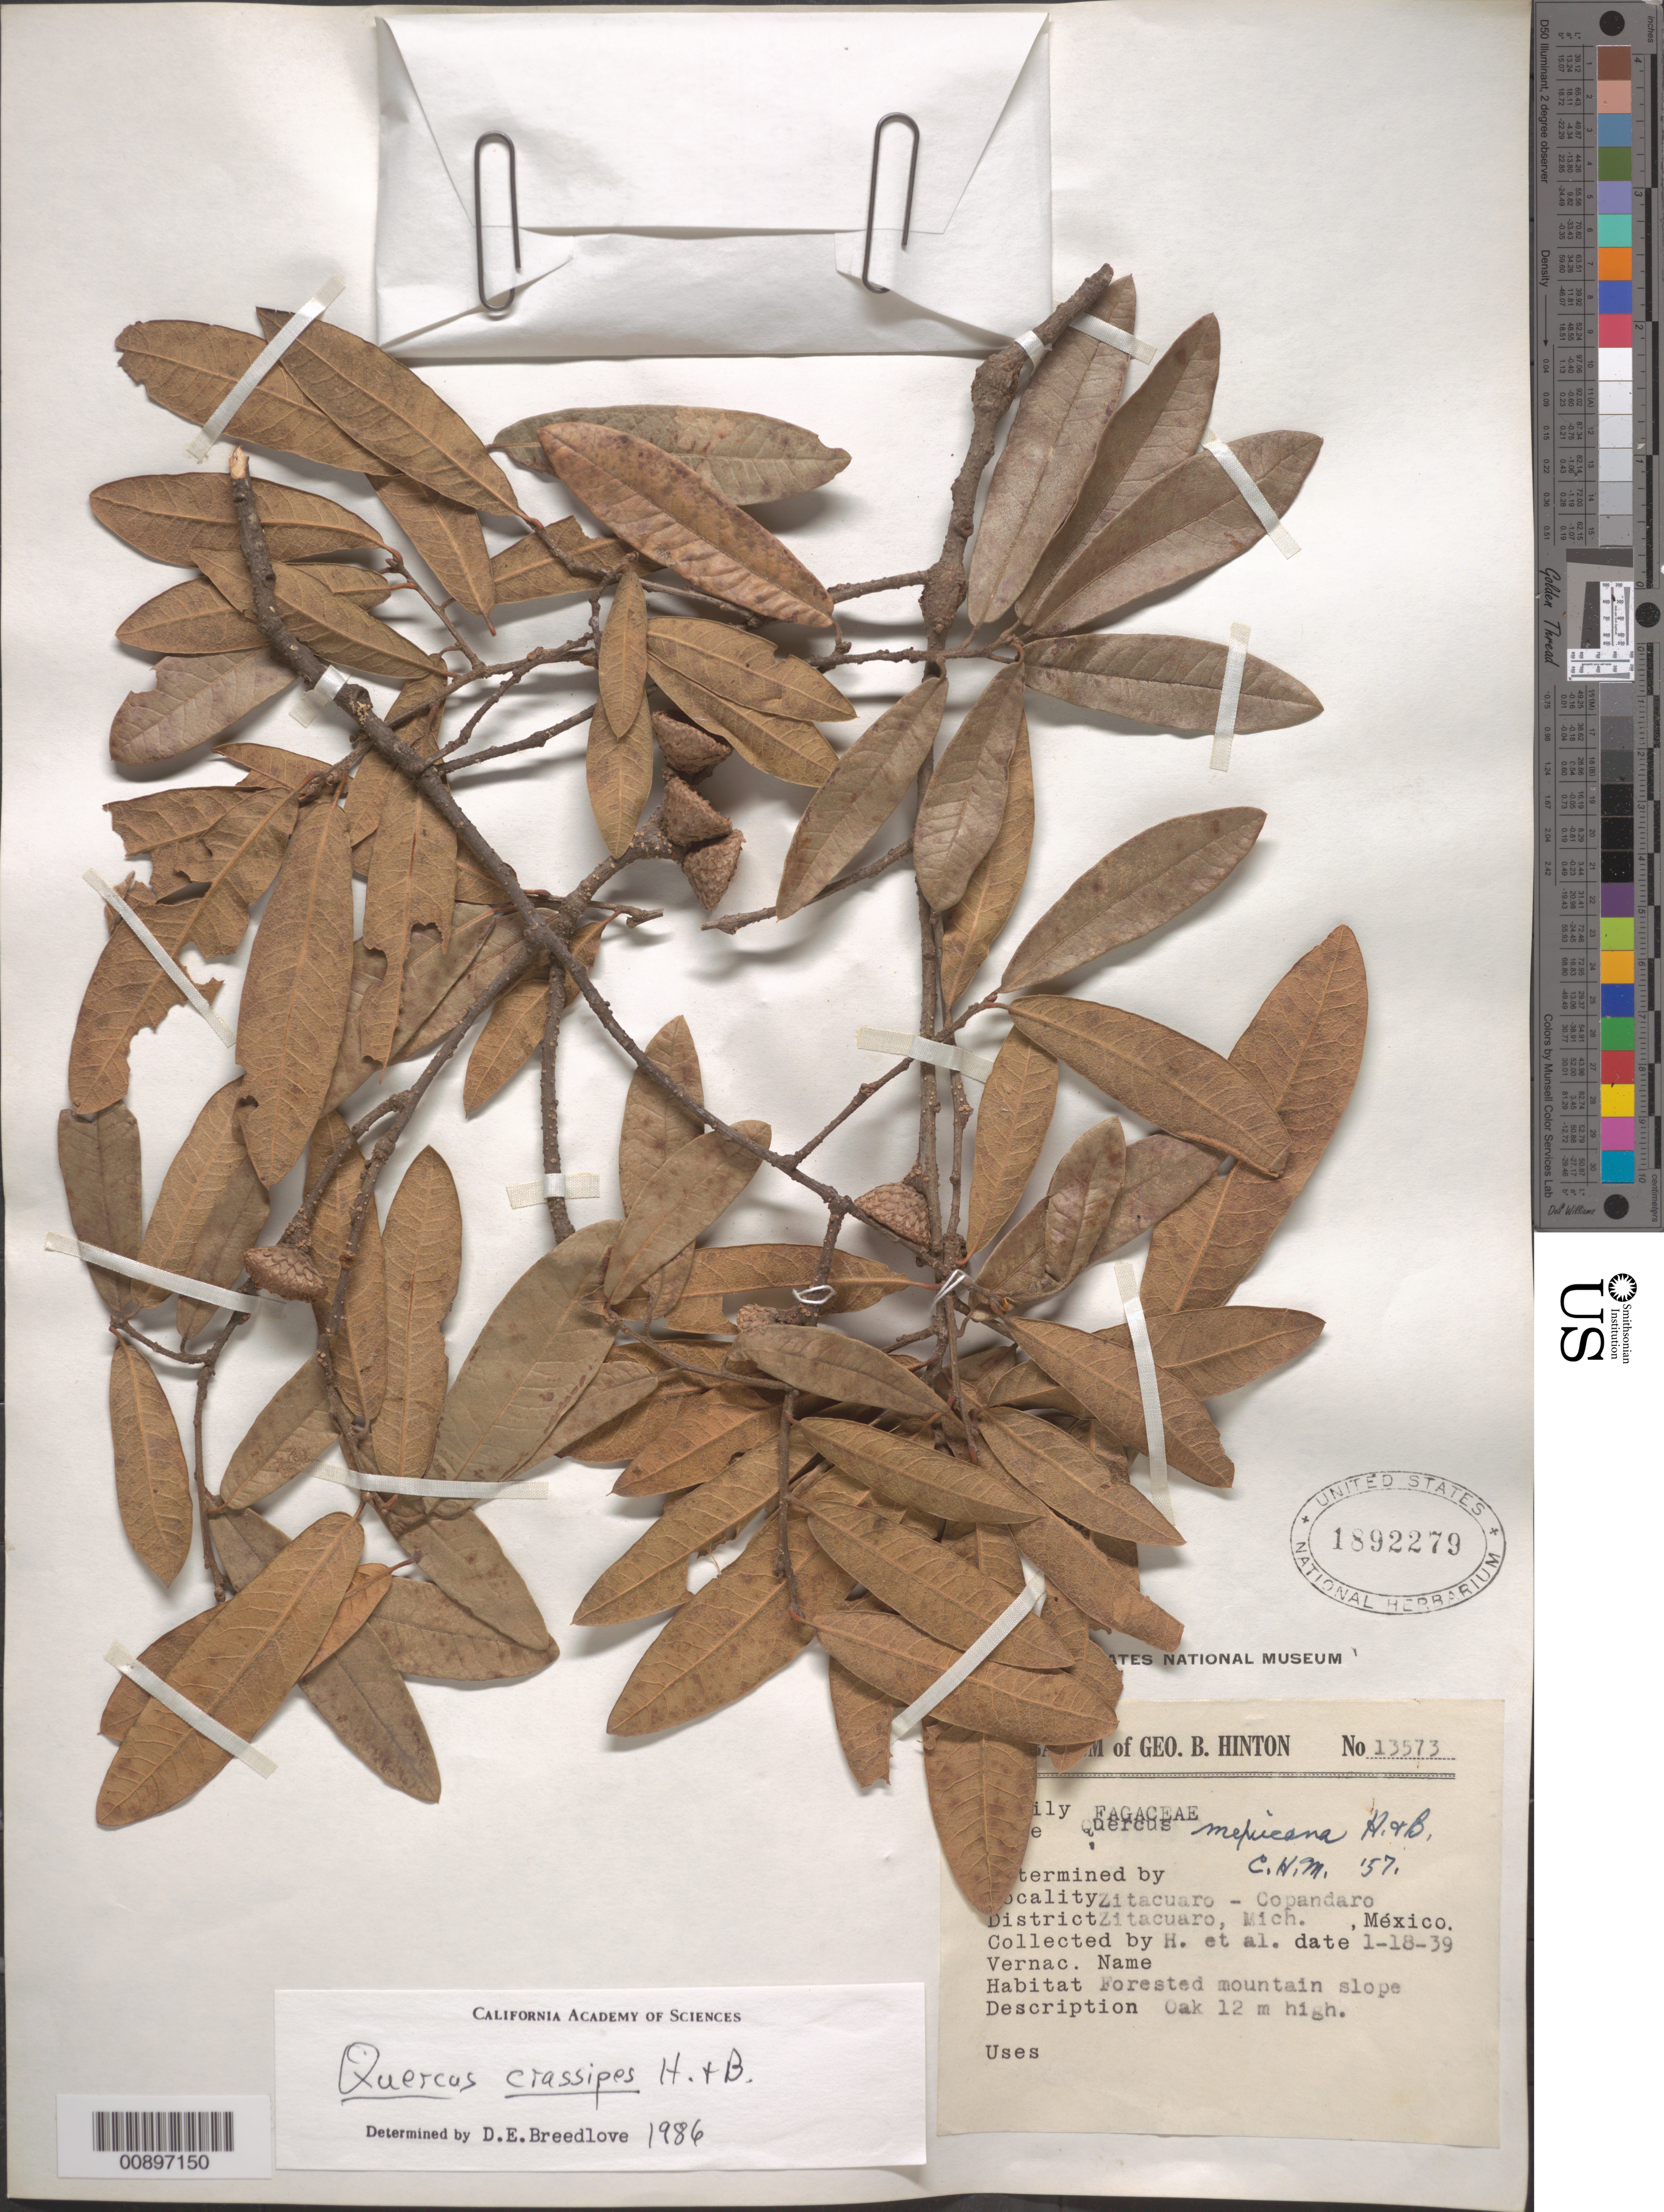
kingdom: Plantae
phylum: Tracheophyta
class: Magnoliopsida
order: Fagales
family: Fagaceae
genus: Quercus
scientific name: Quercus crassipes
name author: Humb. & Bonpl.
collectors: G. B. Hinton & et al.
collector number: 13573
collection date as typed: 18 Jan 1939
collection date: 1939-01-18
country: Mexico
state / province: Michoacán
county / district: Zitácuaro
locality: Zitácuaro - Copandaro, District Zitácuaro, Michoacán.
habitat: Forested mountain slope.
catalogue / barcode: US 1892279